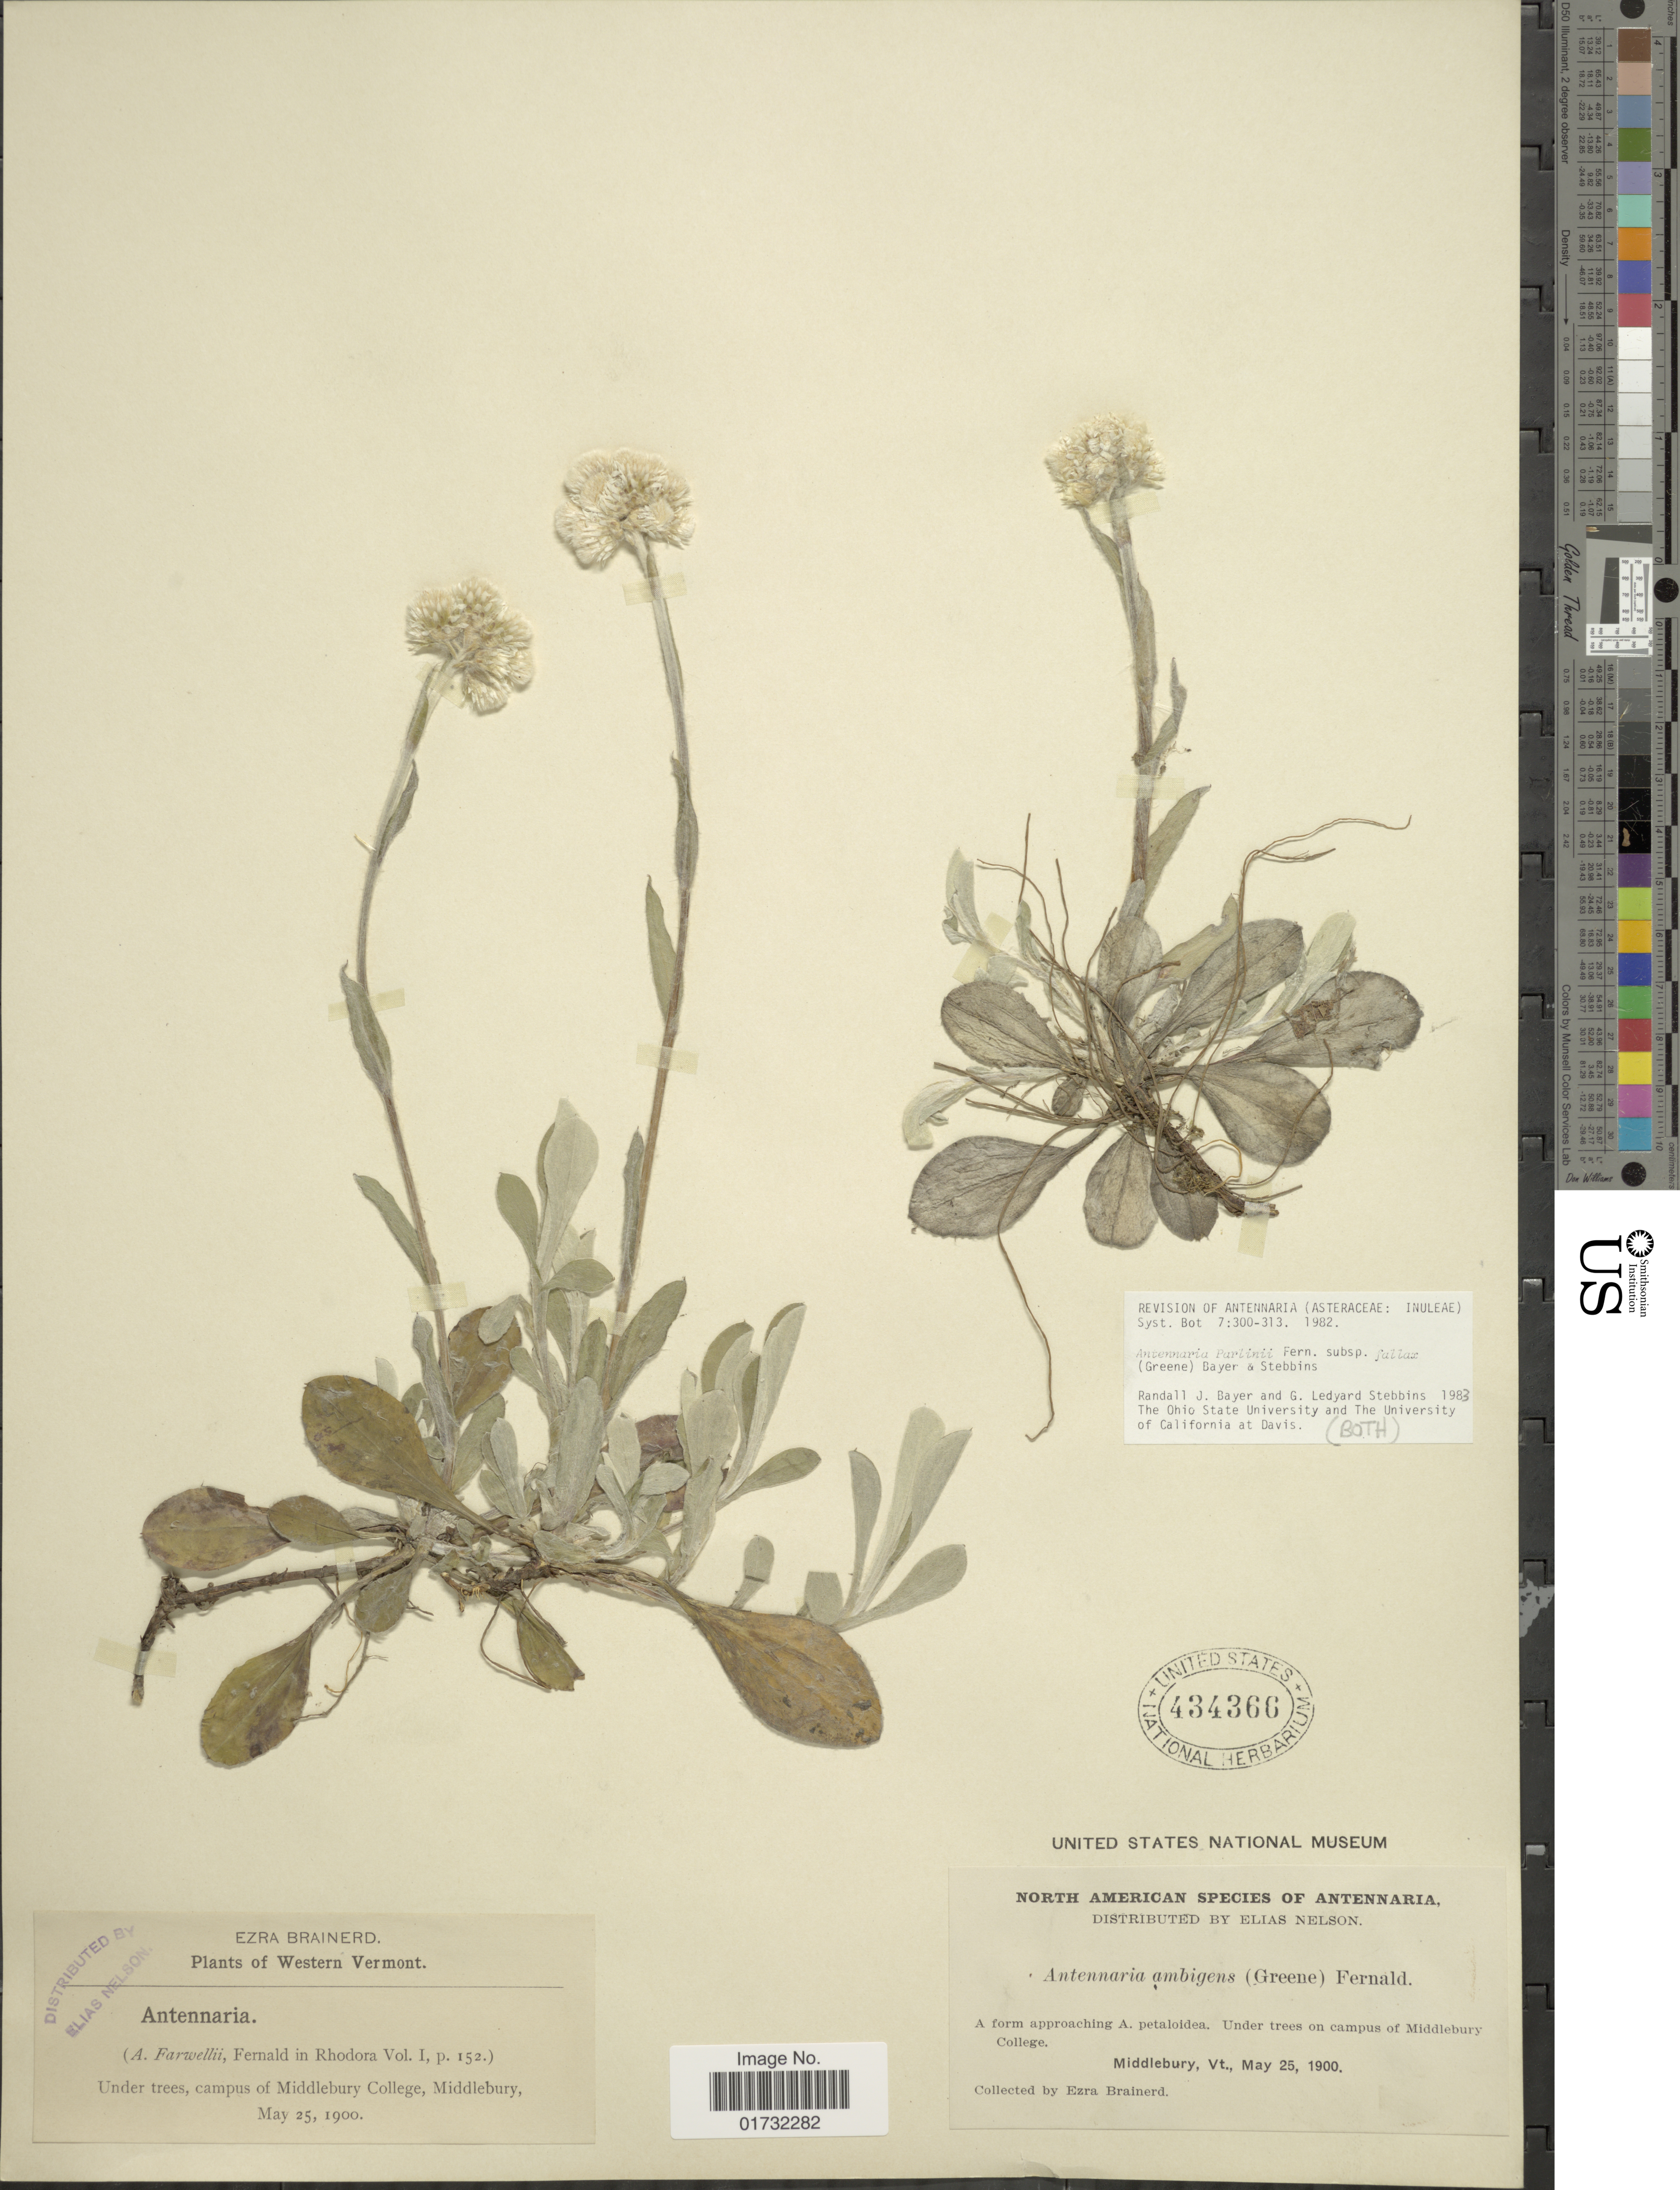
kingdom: Plantae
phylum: Tracheophyta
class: Magnoliopsida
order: Asterales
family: Asteraceae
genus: Antennaria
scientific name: Antennaria parlinii subsp. fallax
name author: (Greene) R.J. Bayer & Stebbins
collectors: E. Brainerd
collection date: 1900-05-25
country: United States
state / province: Vermont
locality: Western Vermont. campus of Middlebury College, Middlebury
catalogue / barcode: US 434366